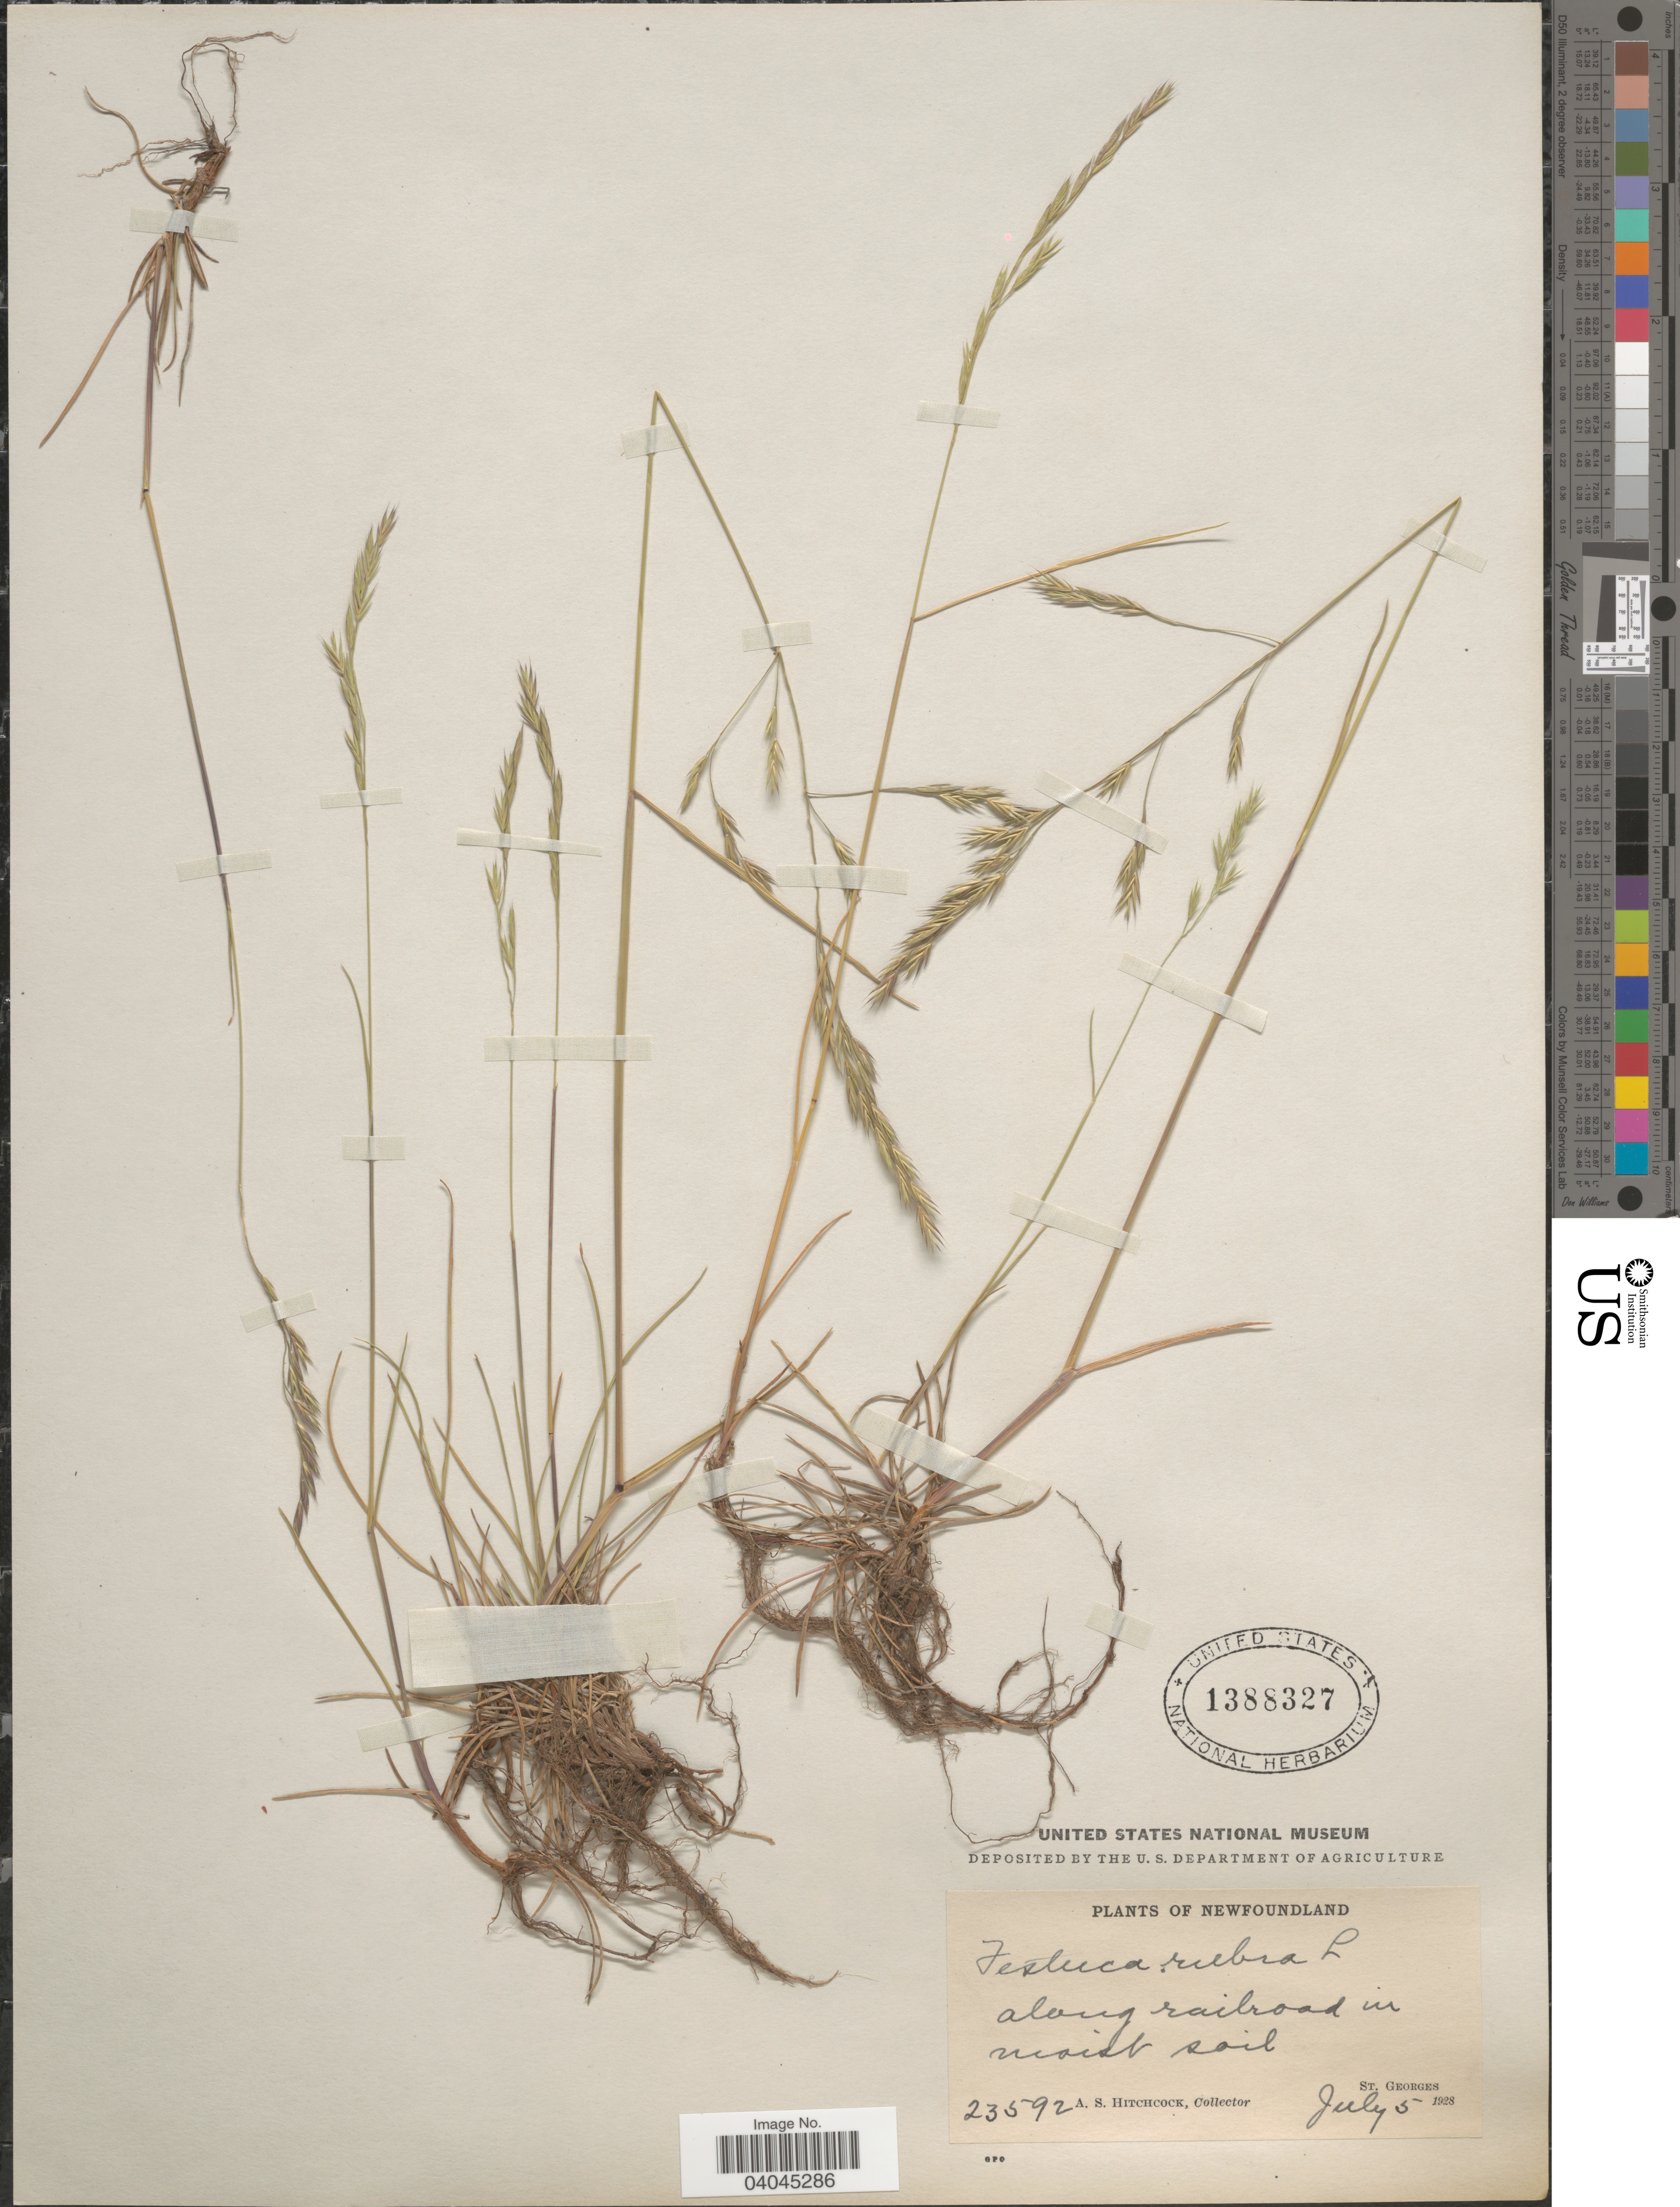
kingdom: Plantae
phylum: Tracheophyta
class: Liliopsida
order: Poales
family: Poaceae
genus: Festuca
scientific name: Festuca rubra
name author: L.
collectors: A. S. Hitchcock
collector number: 23592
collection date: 1928-07-05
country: Canada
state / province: Newfoundland and Labrador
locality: Along railroad in moist soil. St. Georges.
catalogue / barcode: US 1388327